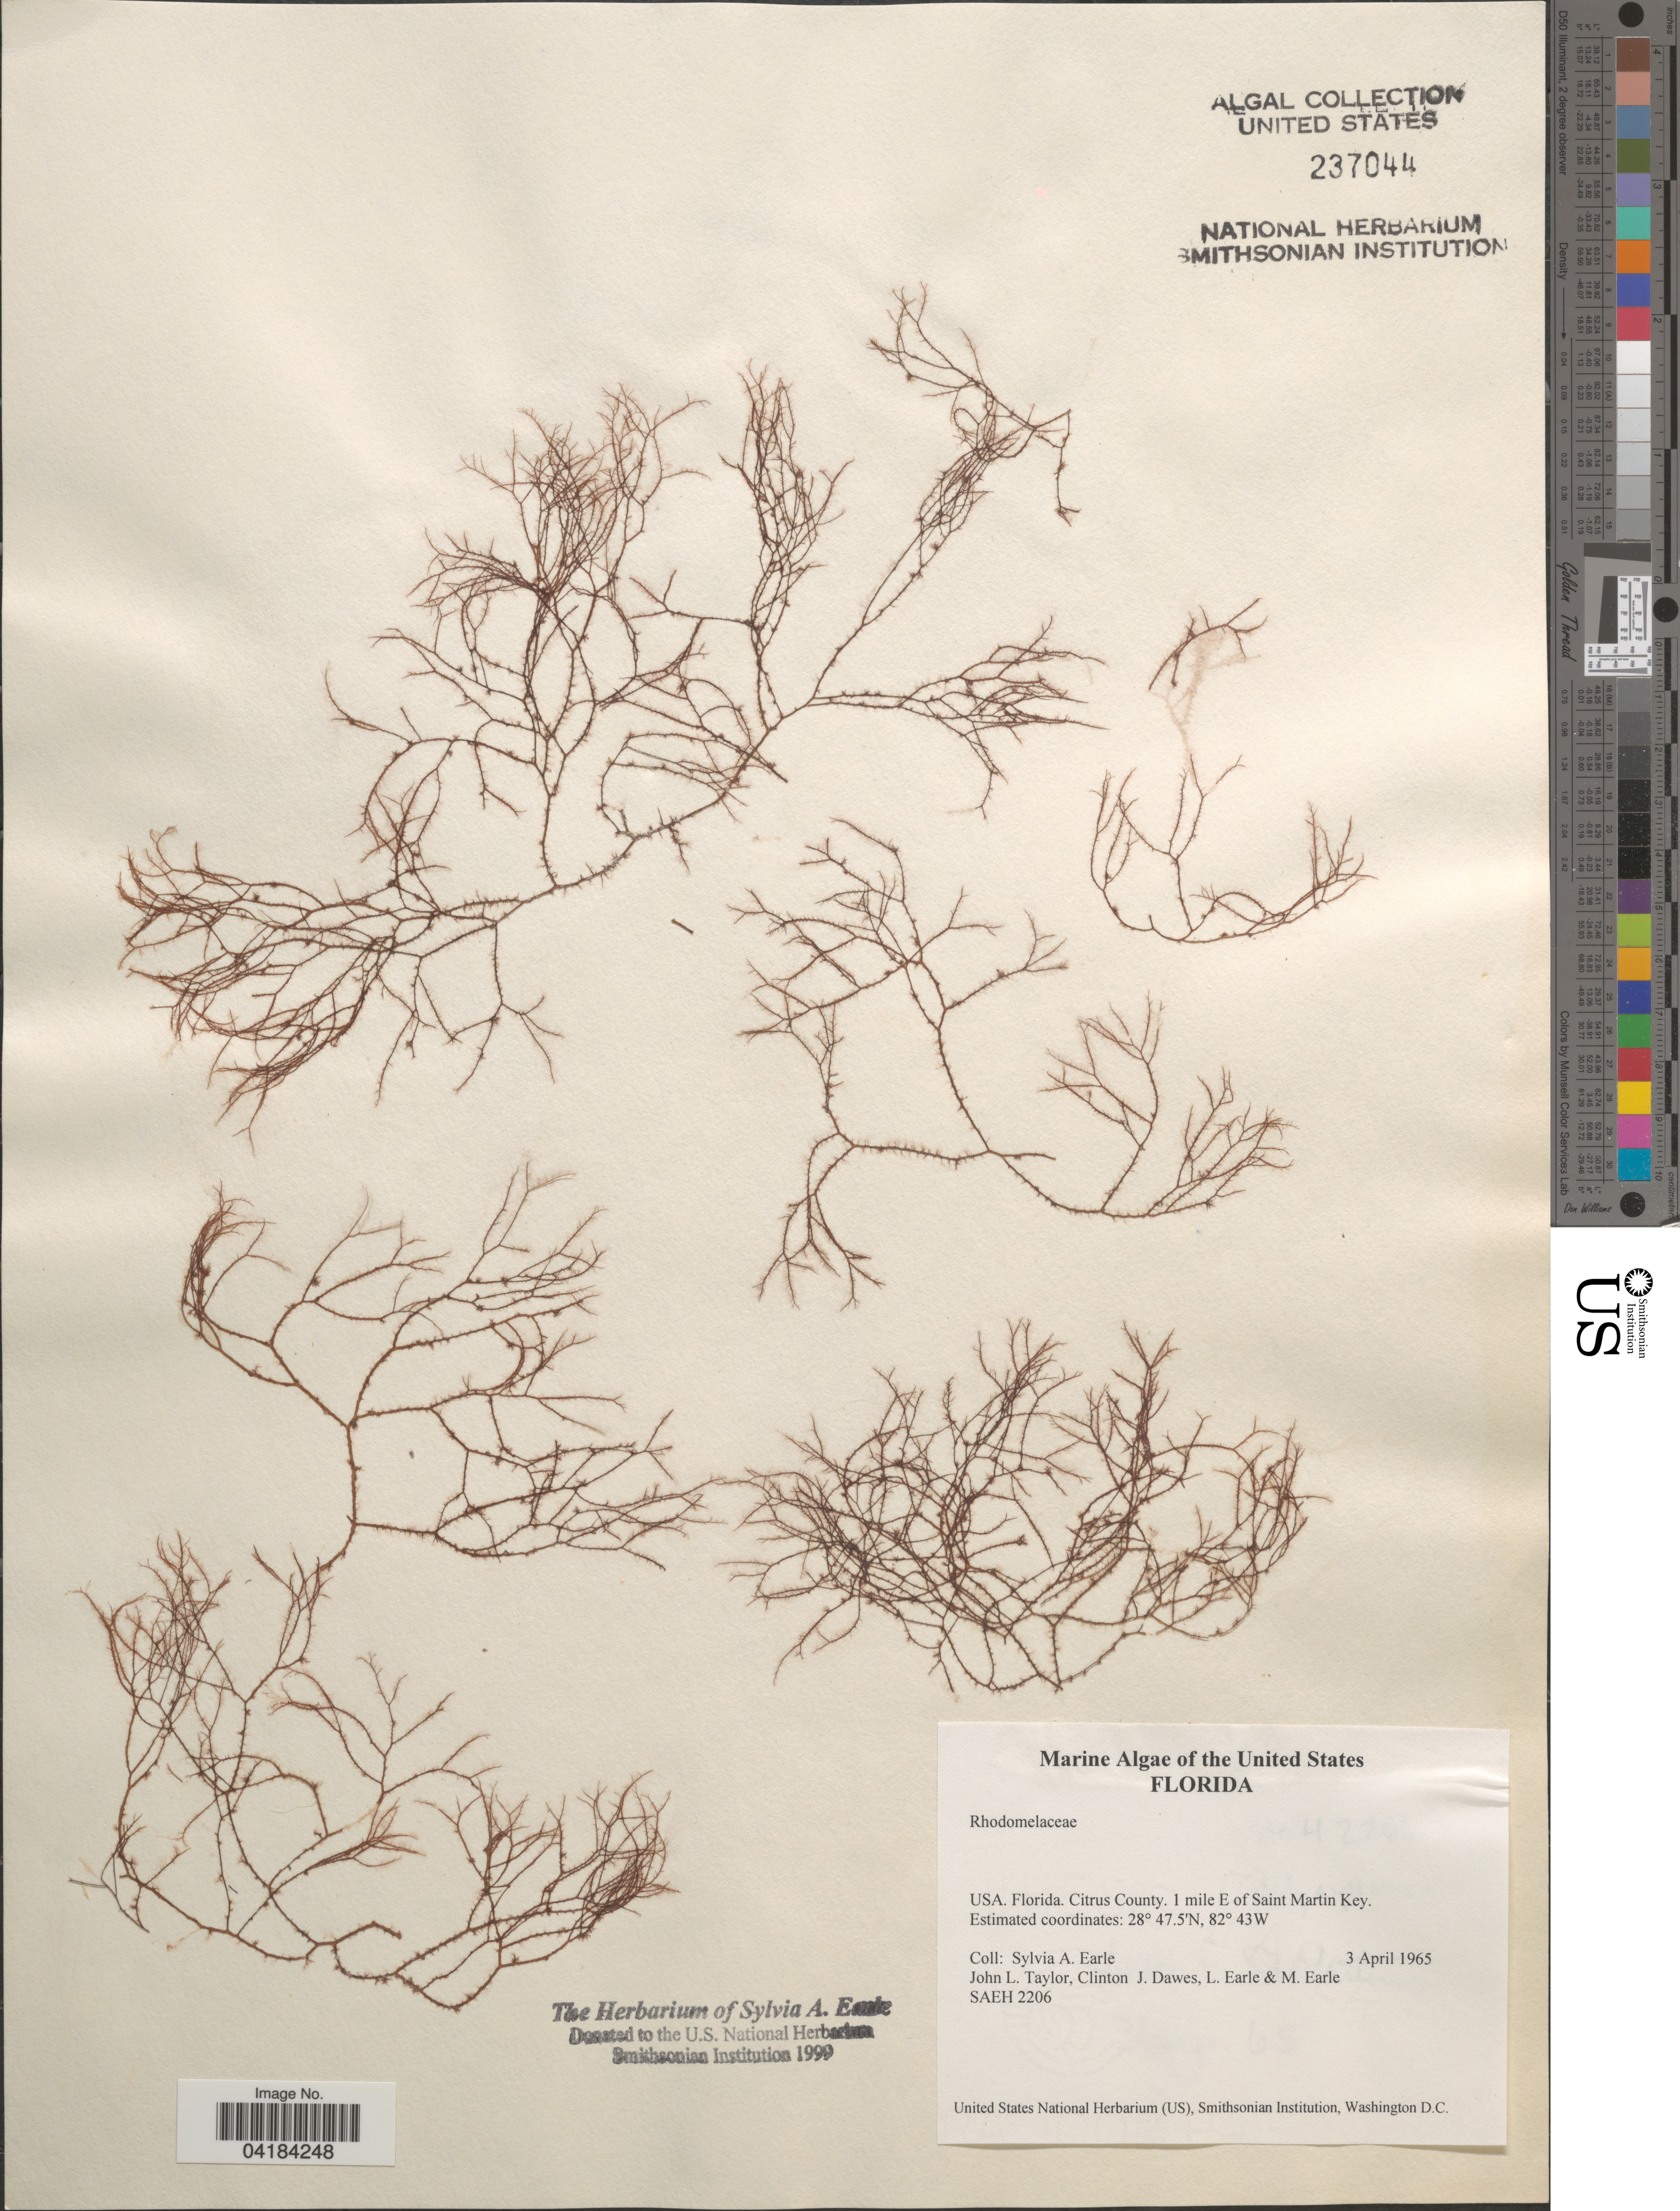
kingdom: Plantae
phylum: Rhodophyta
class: Florideophyceae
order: Ceramiales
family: Rhodomelaceae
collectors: S. A. Earle, J. L. Taylor, C. Dawes, L. Earle & M. Earle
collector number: SAEH2206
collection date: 1965-04-03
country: United States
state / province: Florida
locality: Citrus County. 1 mile E of Saint Martin Key.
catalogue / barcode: US 237044